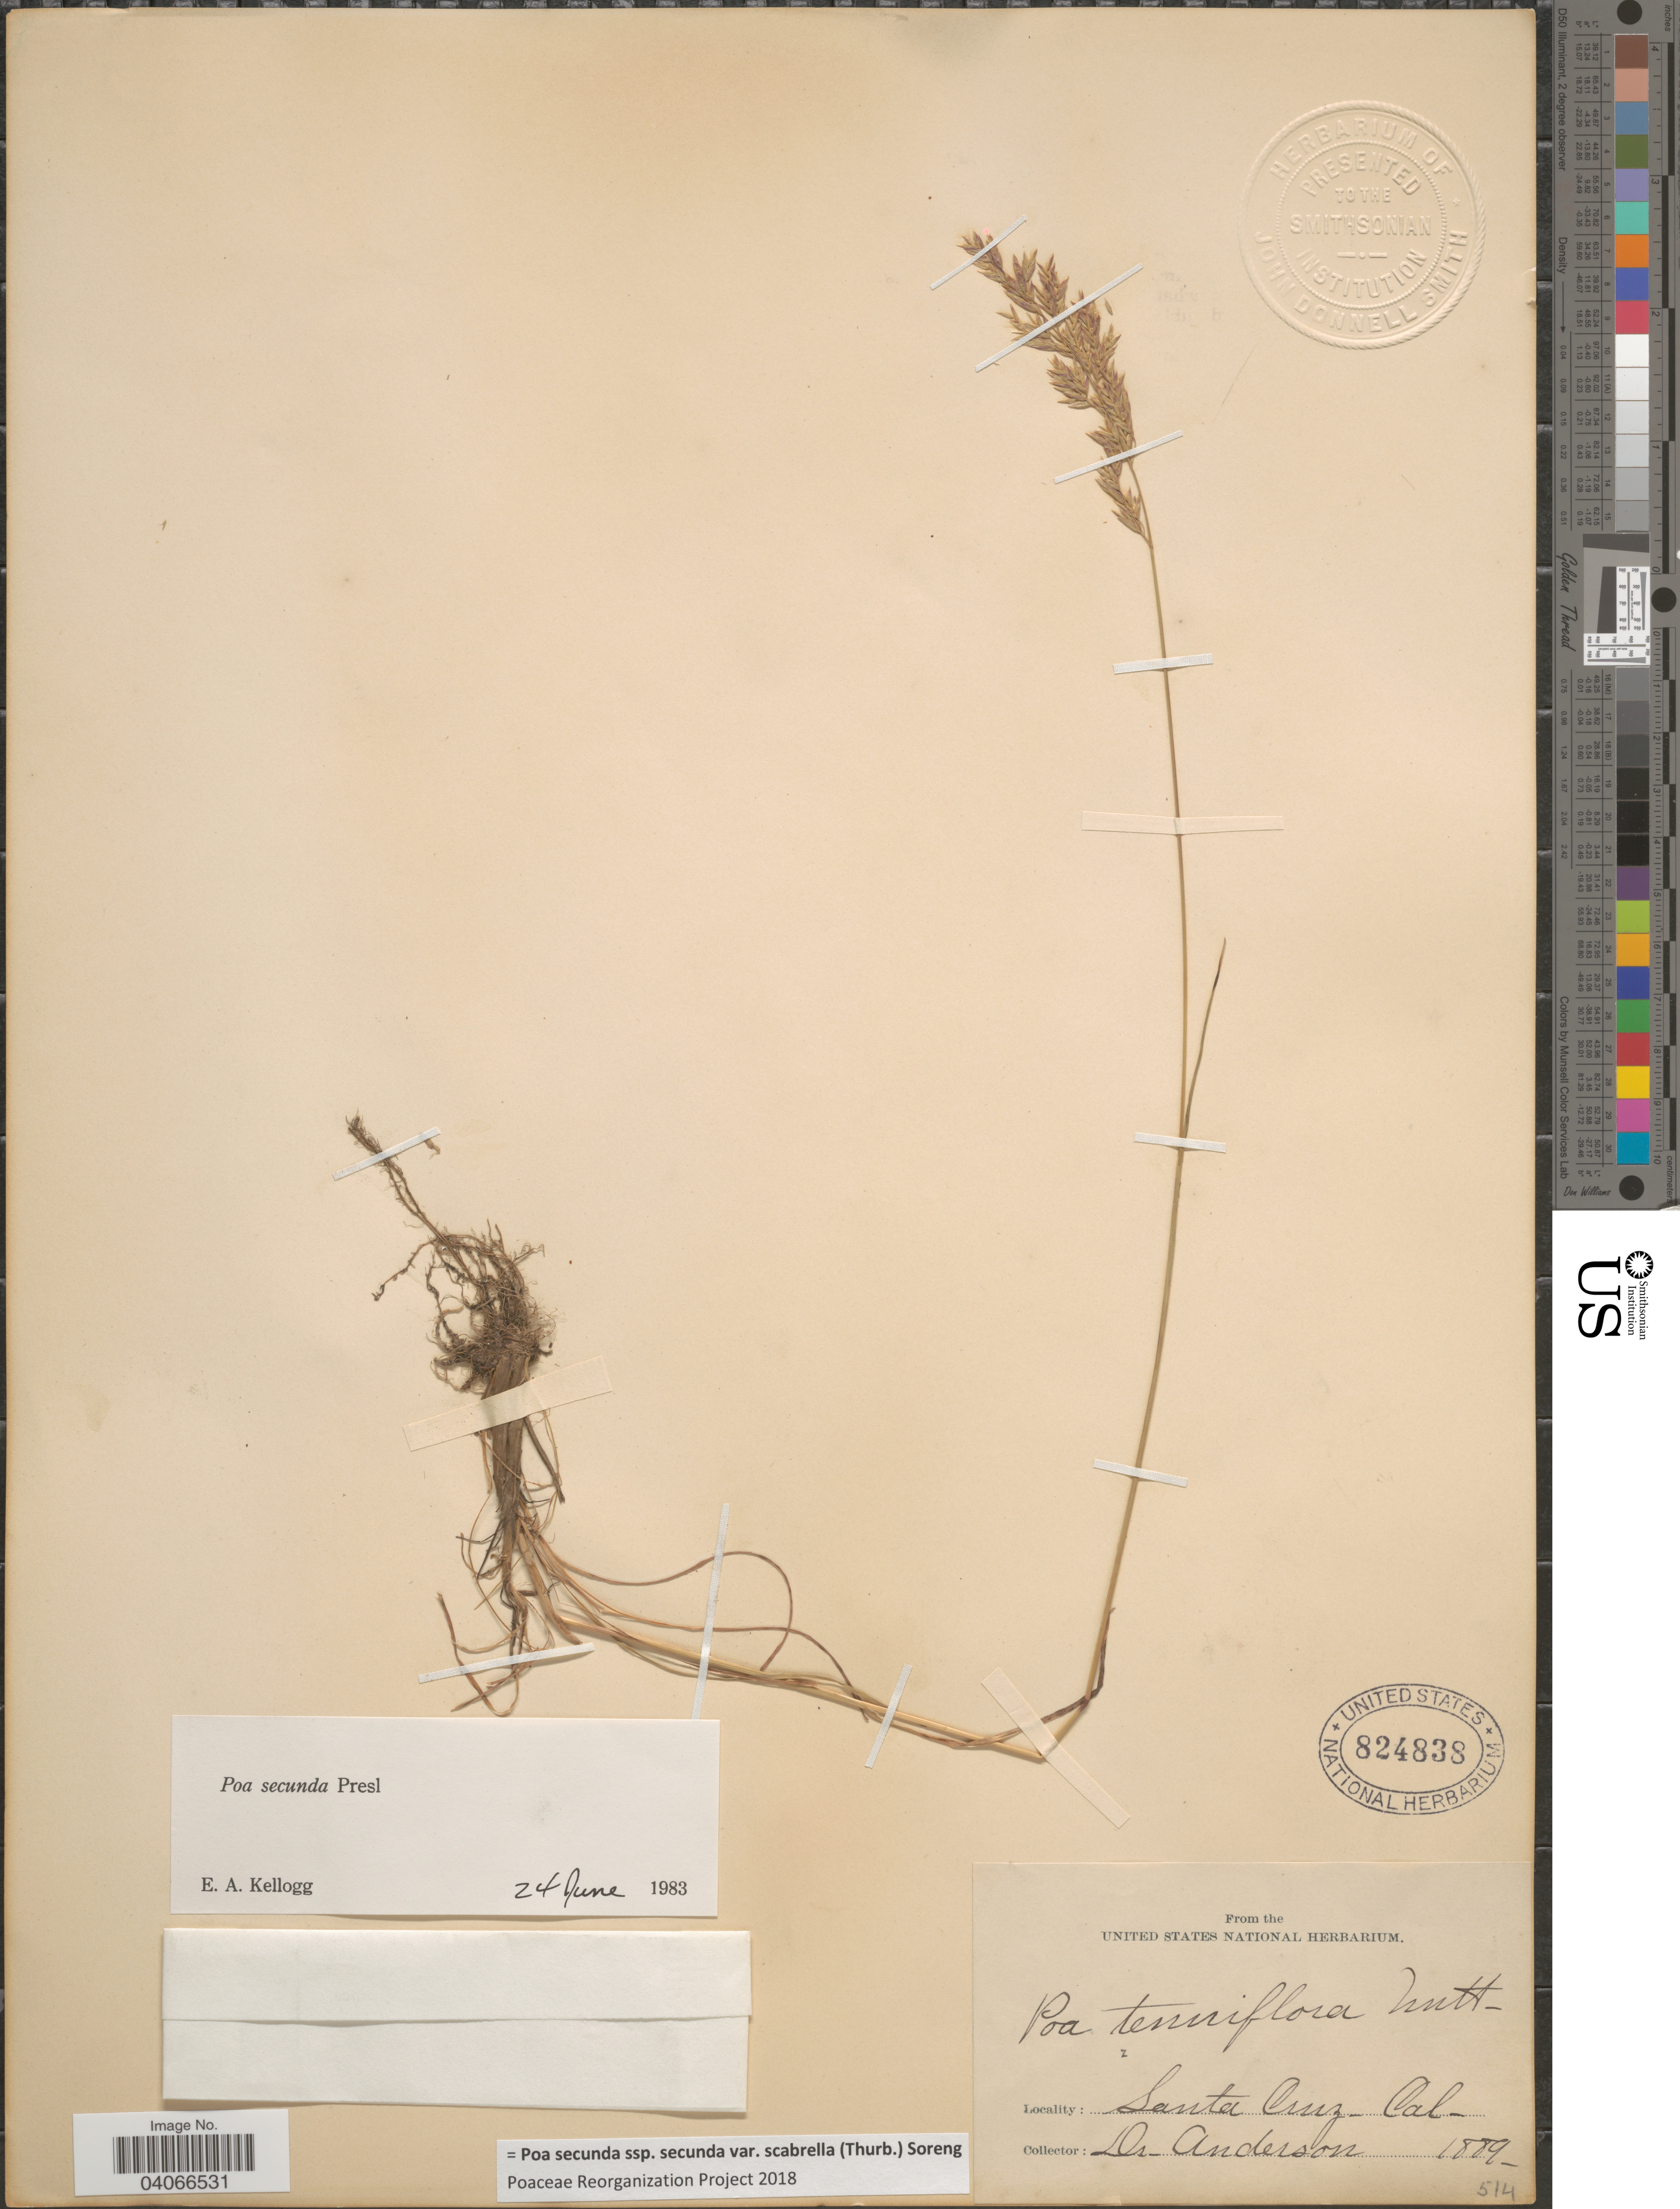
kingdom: Plantae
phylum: Tracheophyta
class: Liliopsida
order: Poales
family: Poaceae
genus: Poa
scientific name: Poa secunda subsp. secunda var. scabrella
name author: (Thurb.) Soreng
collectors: -. Anderson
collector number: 154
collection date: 1889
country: United States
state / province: California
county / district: Santa Cruz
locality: Santa Cruz.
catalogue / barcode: US 824838